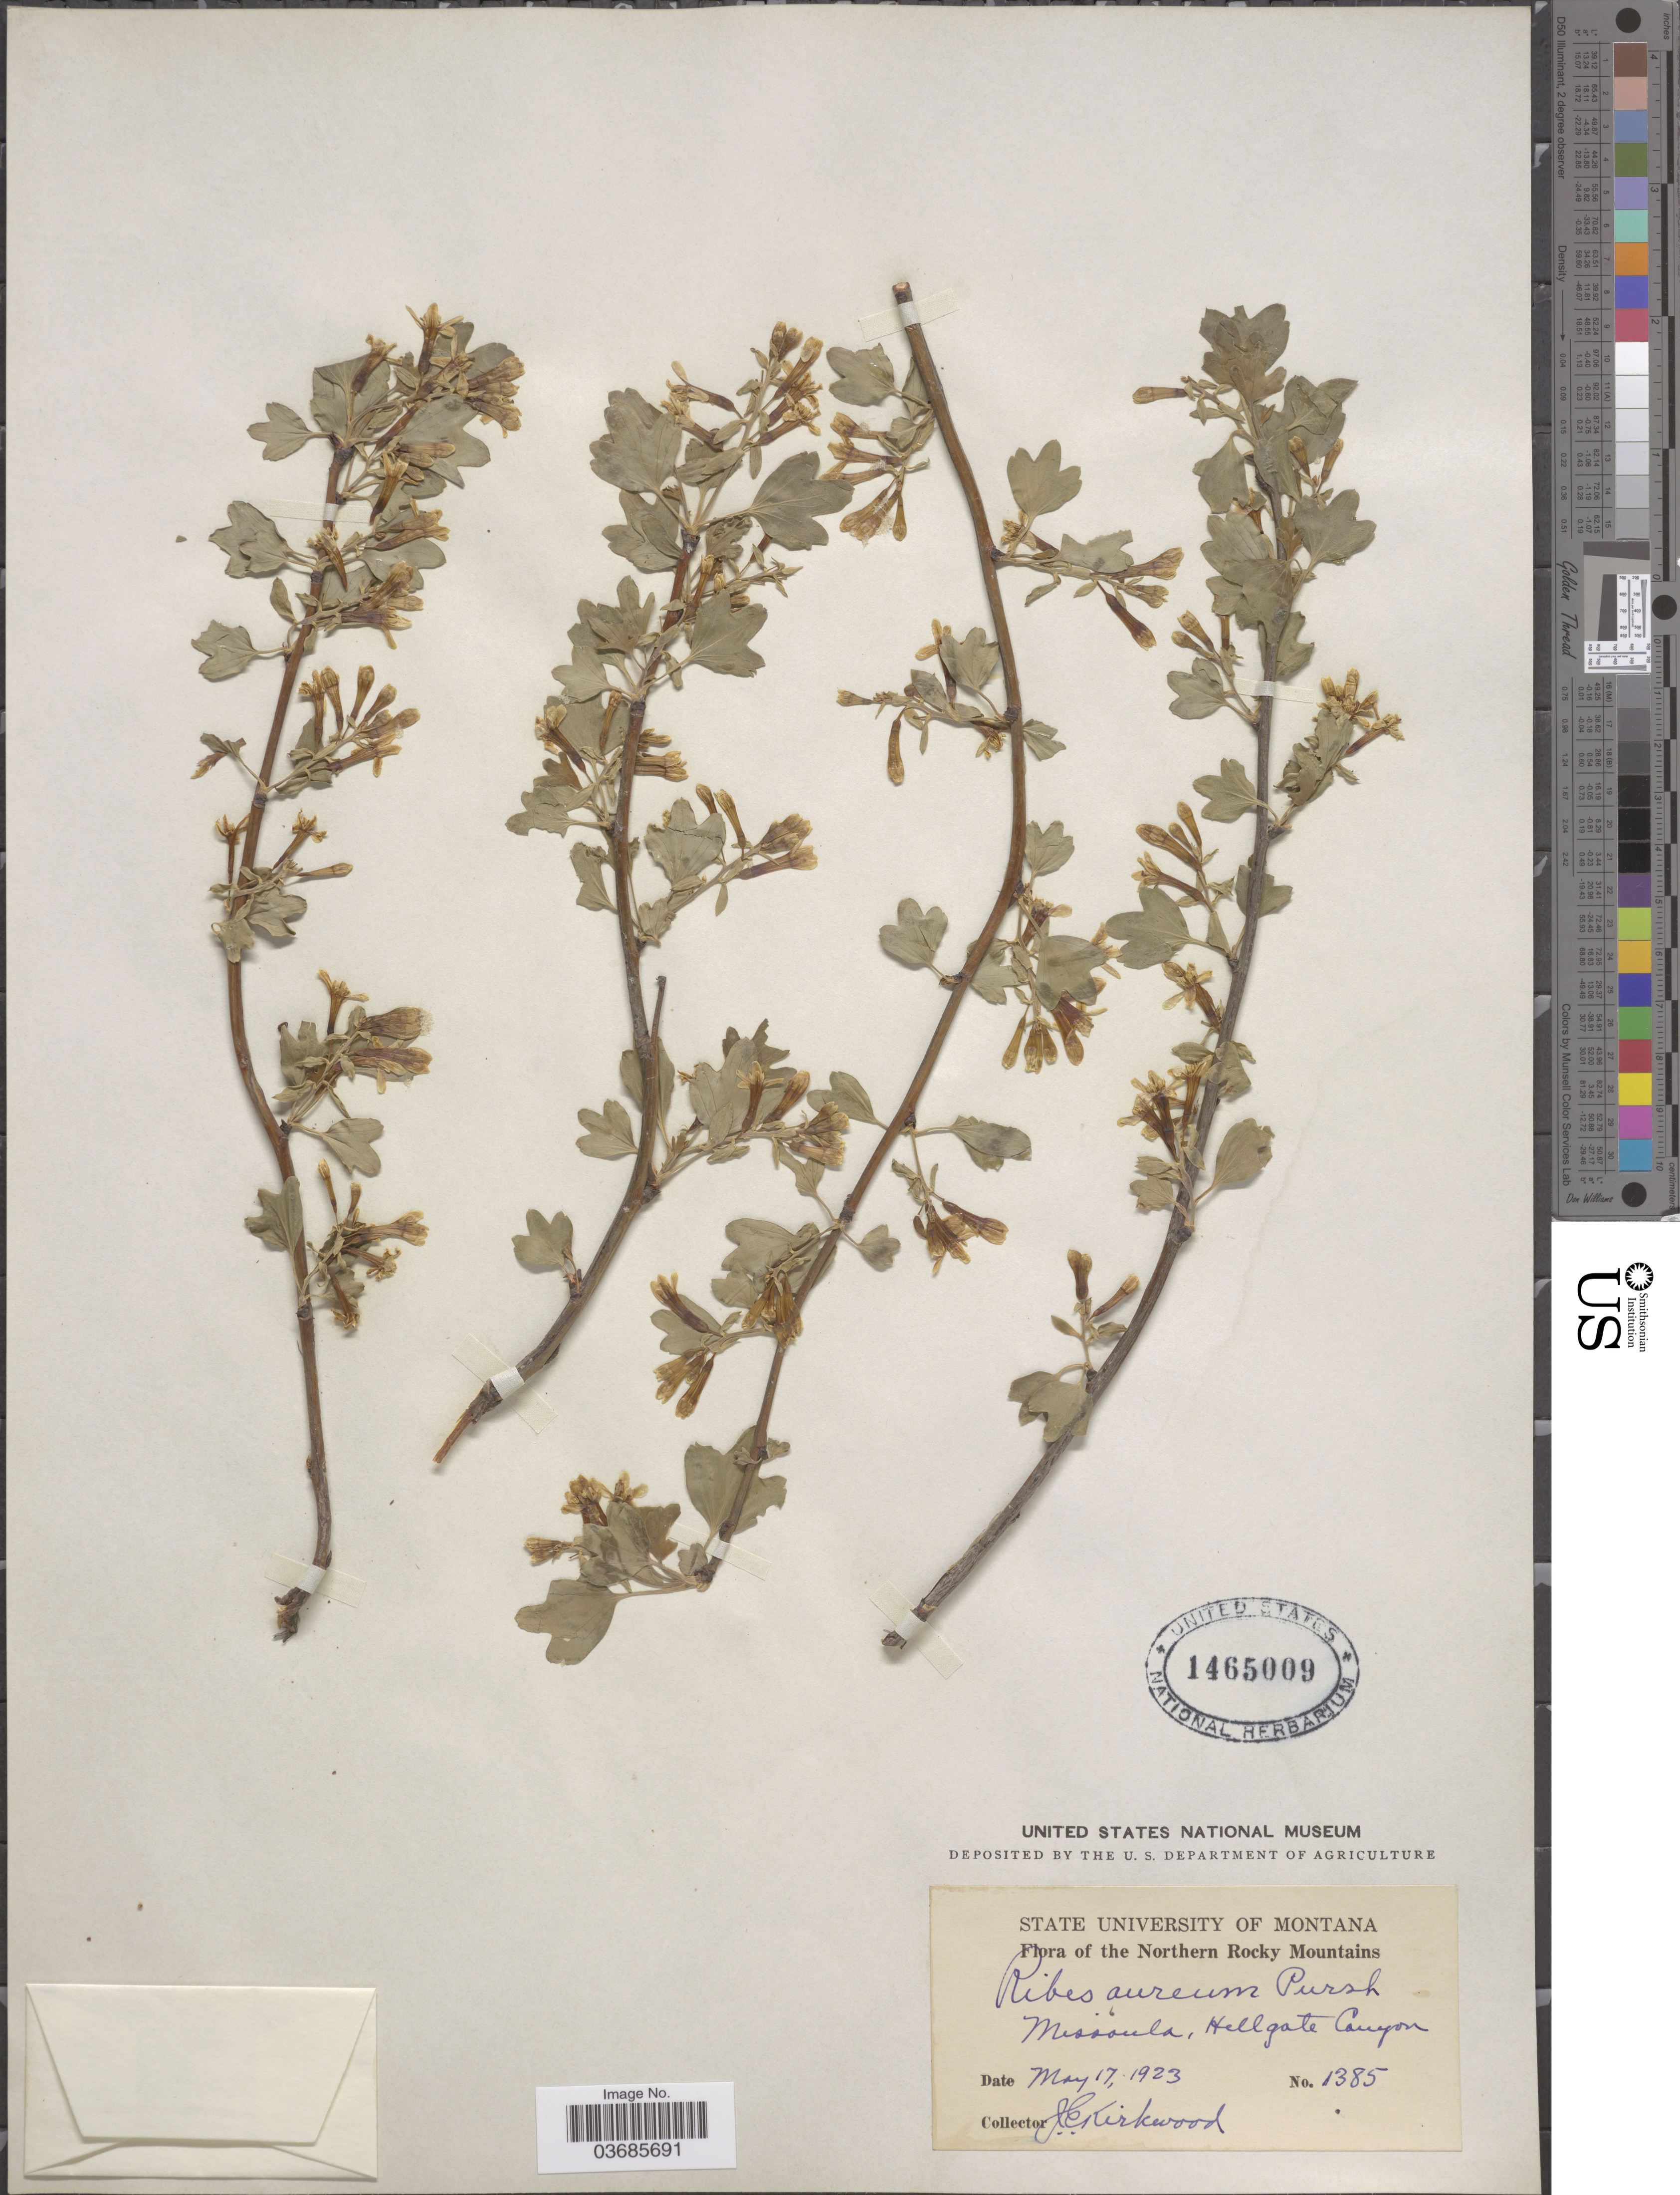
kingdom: Plantae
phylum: Tracheophyta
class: Magnoliopsida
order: Saxifragales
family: Grossulariaceae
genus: Ribes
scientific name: Ribes aureum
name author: Pursh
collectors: J. Kirkwood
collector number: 1385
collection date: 1923-05-17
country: United States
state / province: Montana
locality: The Northern Rocky Mountains. Missoula, Hellgate Canyon.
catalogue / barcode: US 1465009